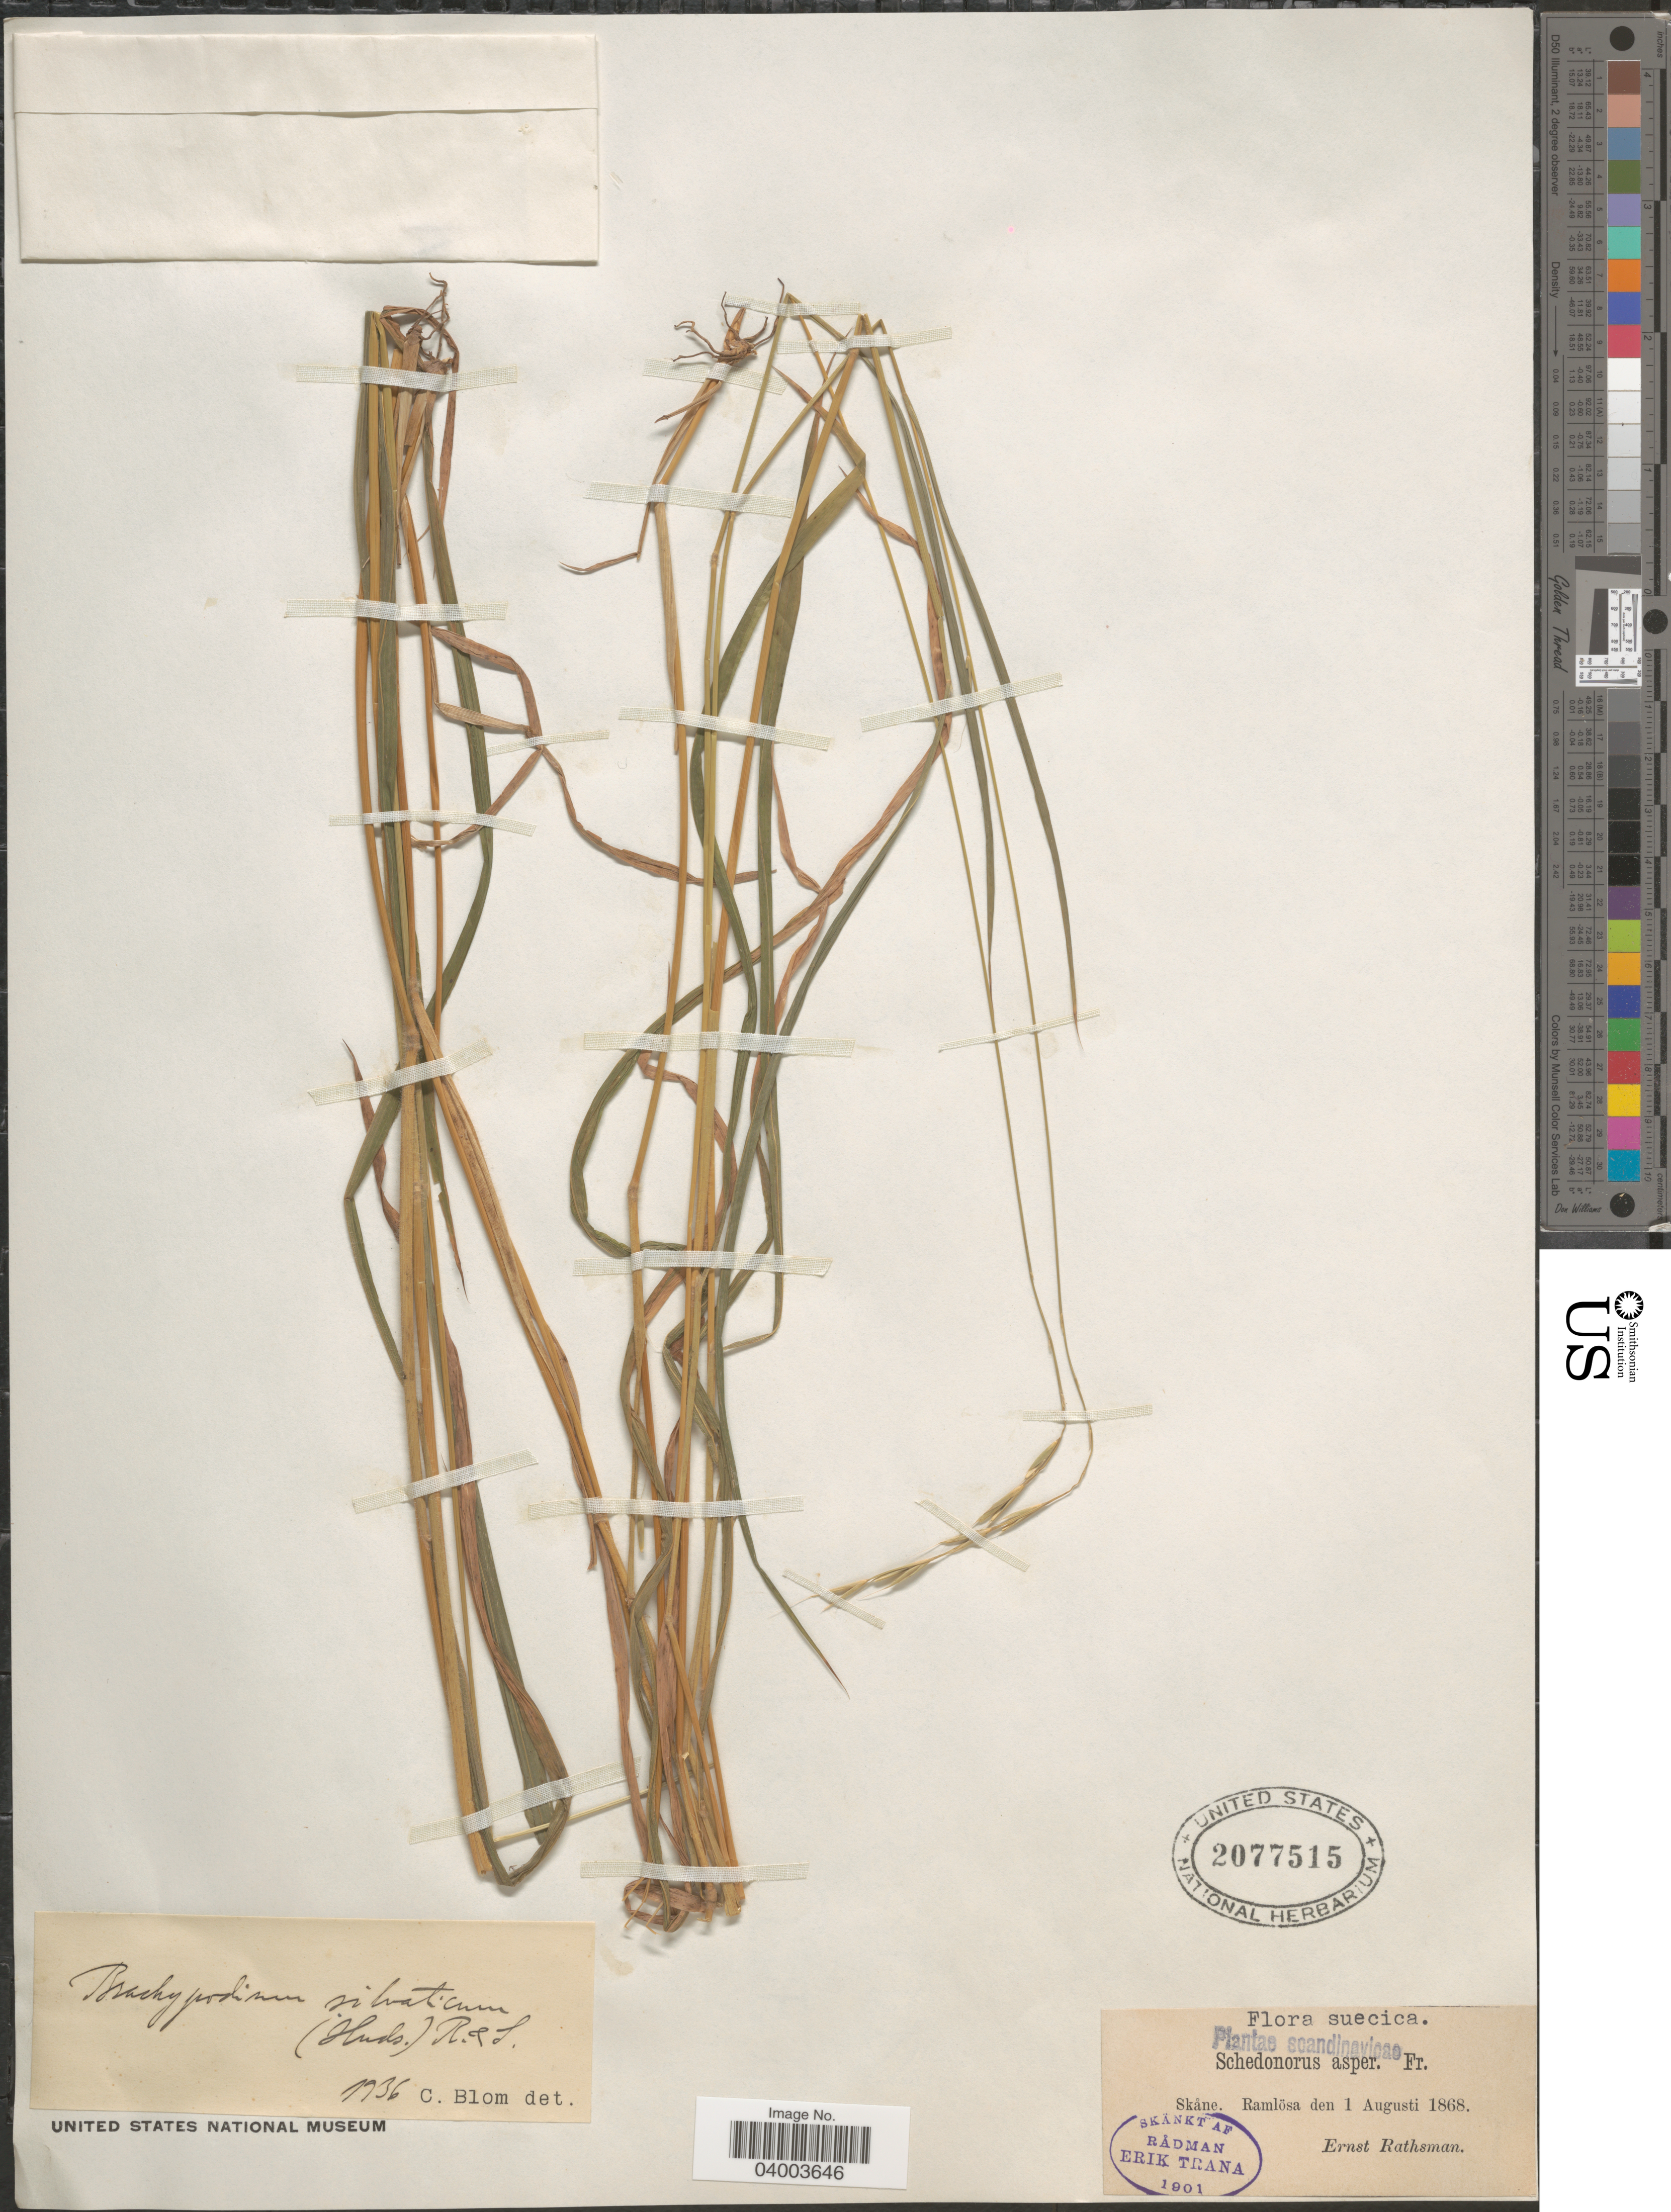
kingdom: Plantae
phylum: Tracheophyta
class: Liliopsida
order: Poales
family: Poaceae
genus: Brachypodium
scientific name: Brachypodium sylvaticum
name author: (Huds.) P. Beauv.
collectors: E. Rathsman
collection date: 1868-08-01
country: Sweden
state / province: Skåne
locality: Suecica. Skåne. Ramlösa.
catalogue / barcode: US 2077515